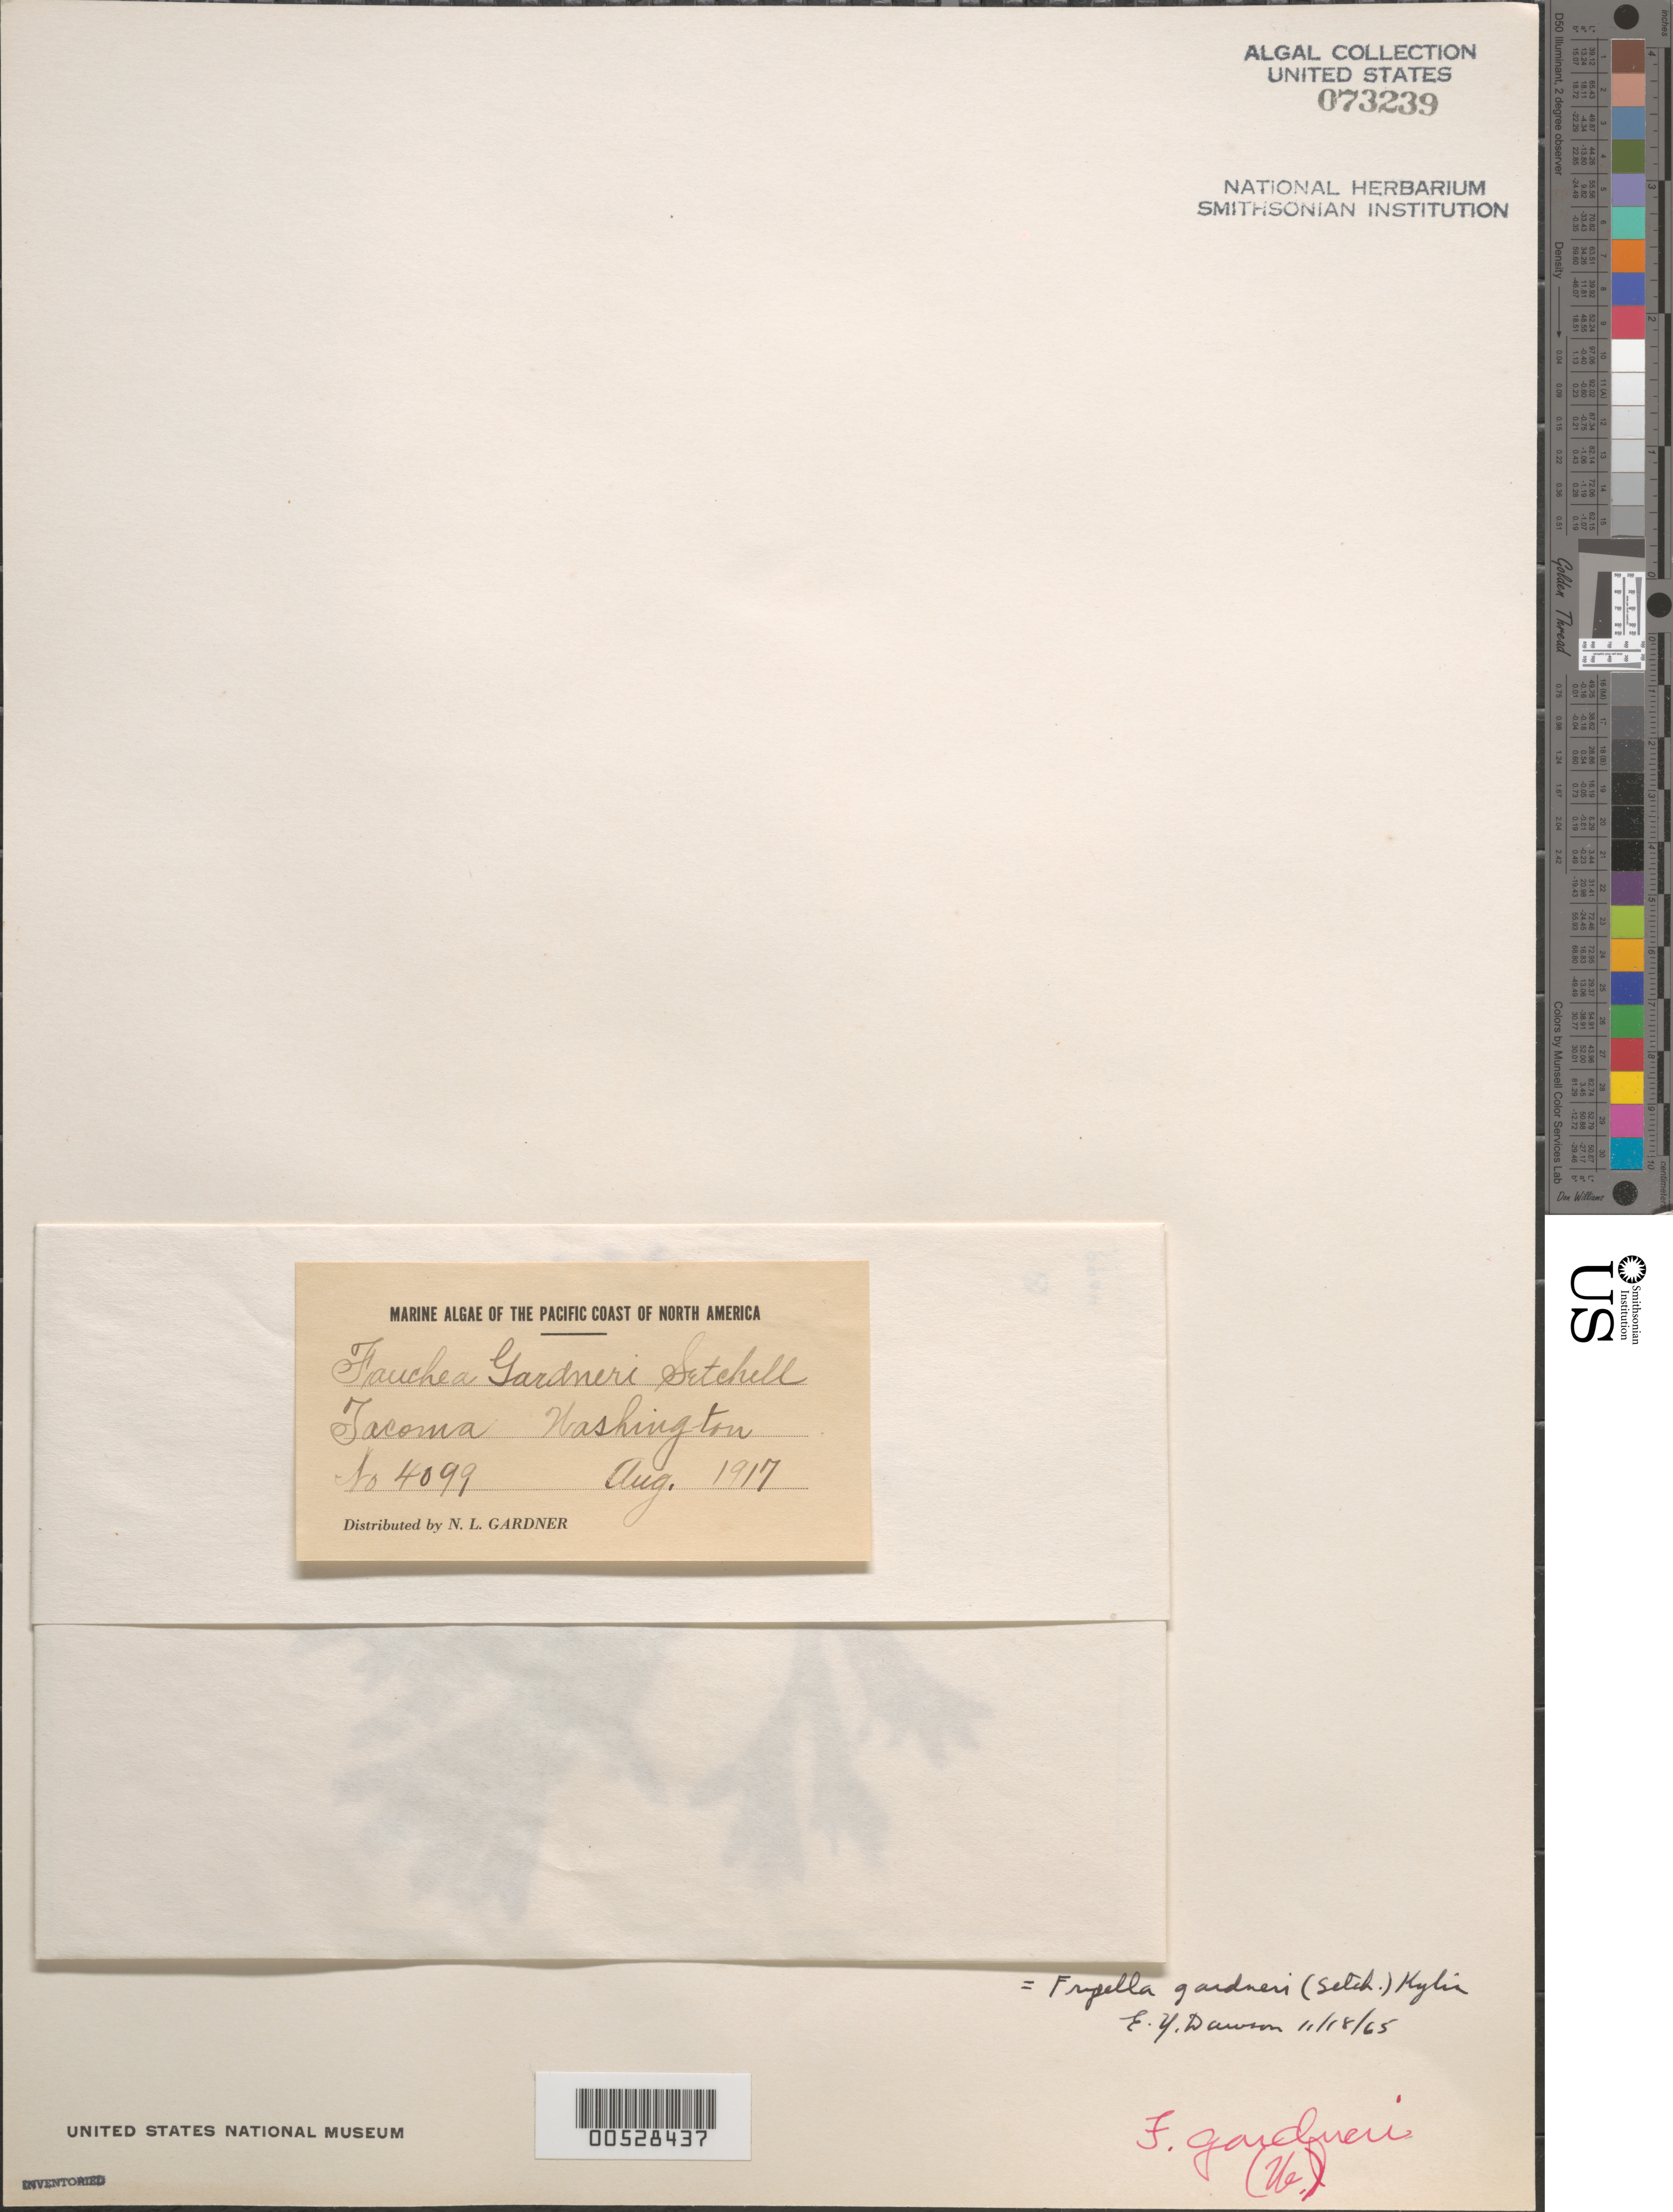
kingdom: Plantae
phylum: Rhodophyta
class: Florideophyceae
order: Rhodymeniales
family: Fryeellaceae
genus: Fryeella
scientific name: Fryeella gardneri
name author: (Setch.) Kylin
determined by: Dawson, E. Y.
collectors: N. Gardner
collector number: NLG 4099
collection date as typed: Aug 1917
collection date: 1917-08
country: United States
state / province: Washington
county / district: Pierce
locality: Tacoma, Puget Sound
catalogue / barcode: US 73239